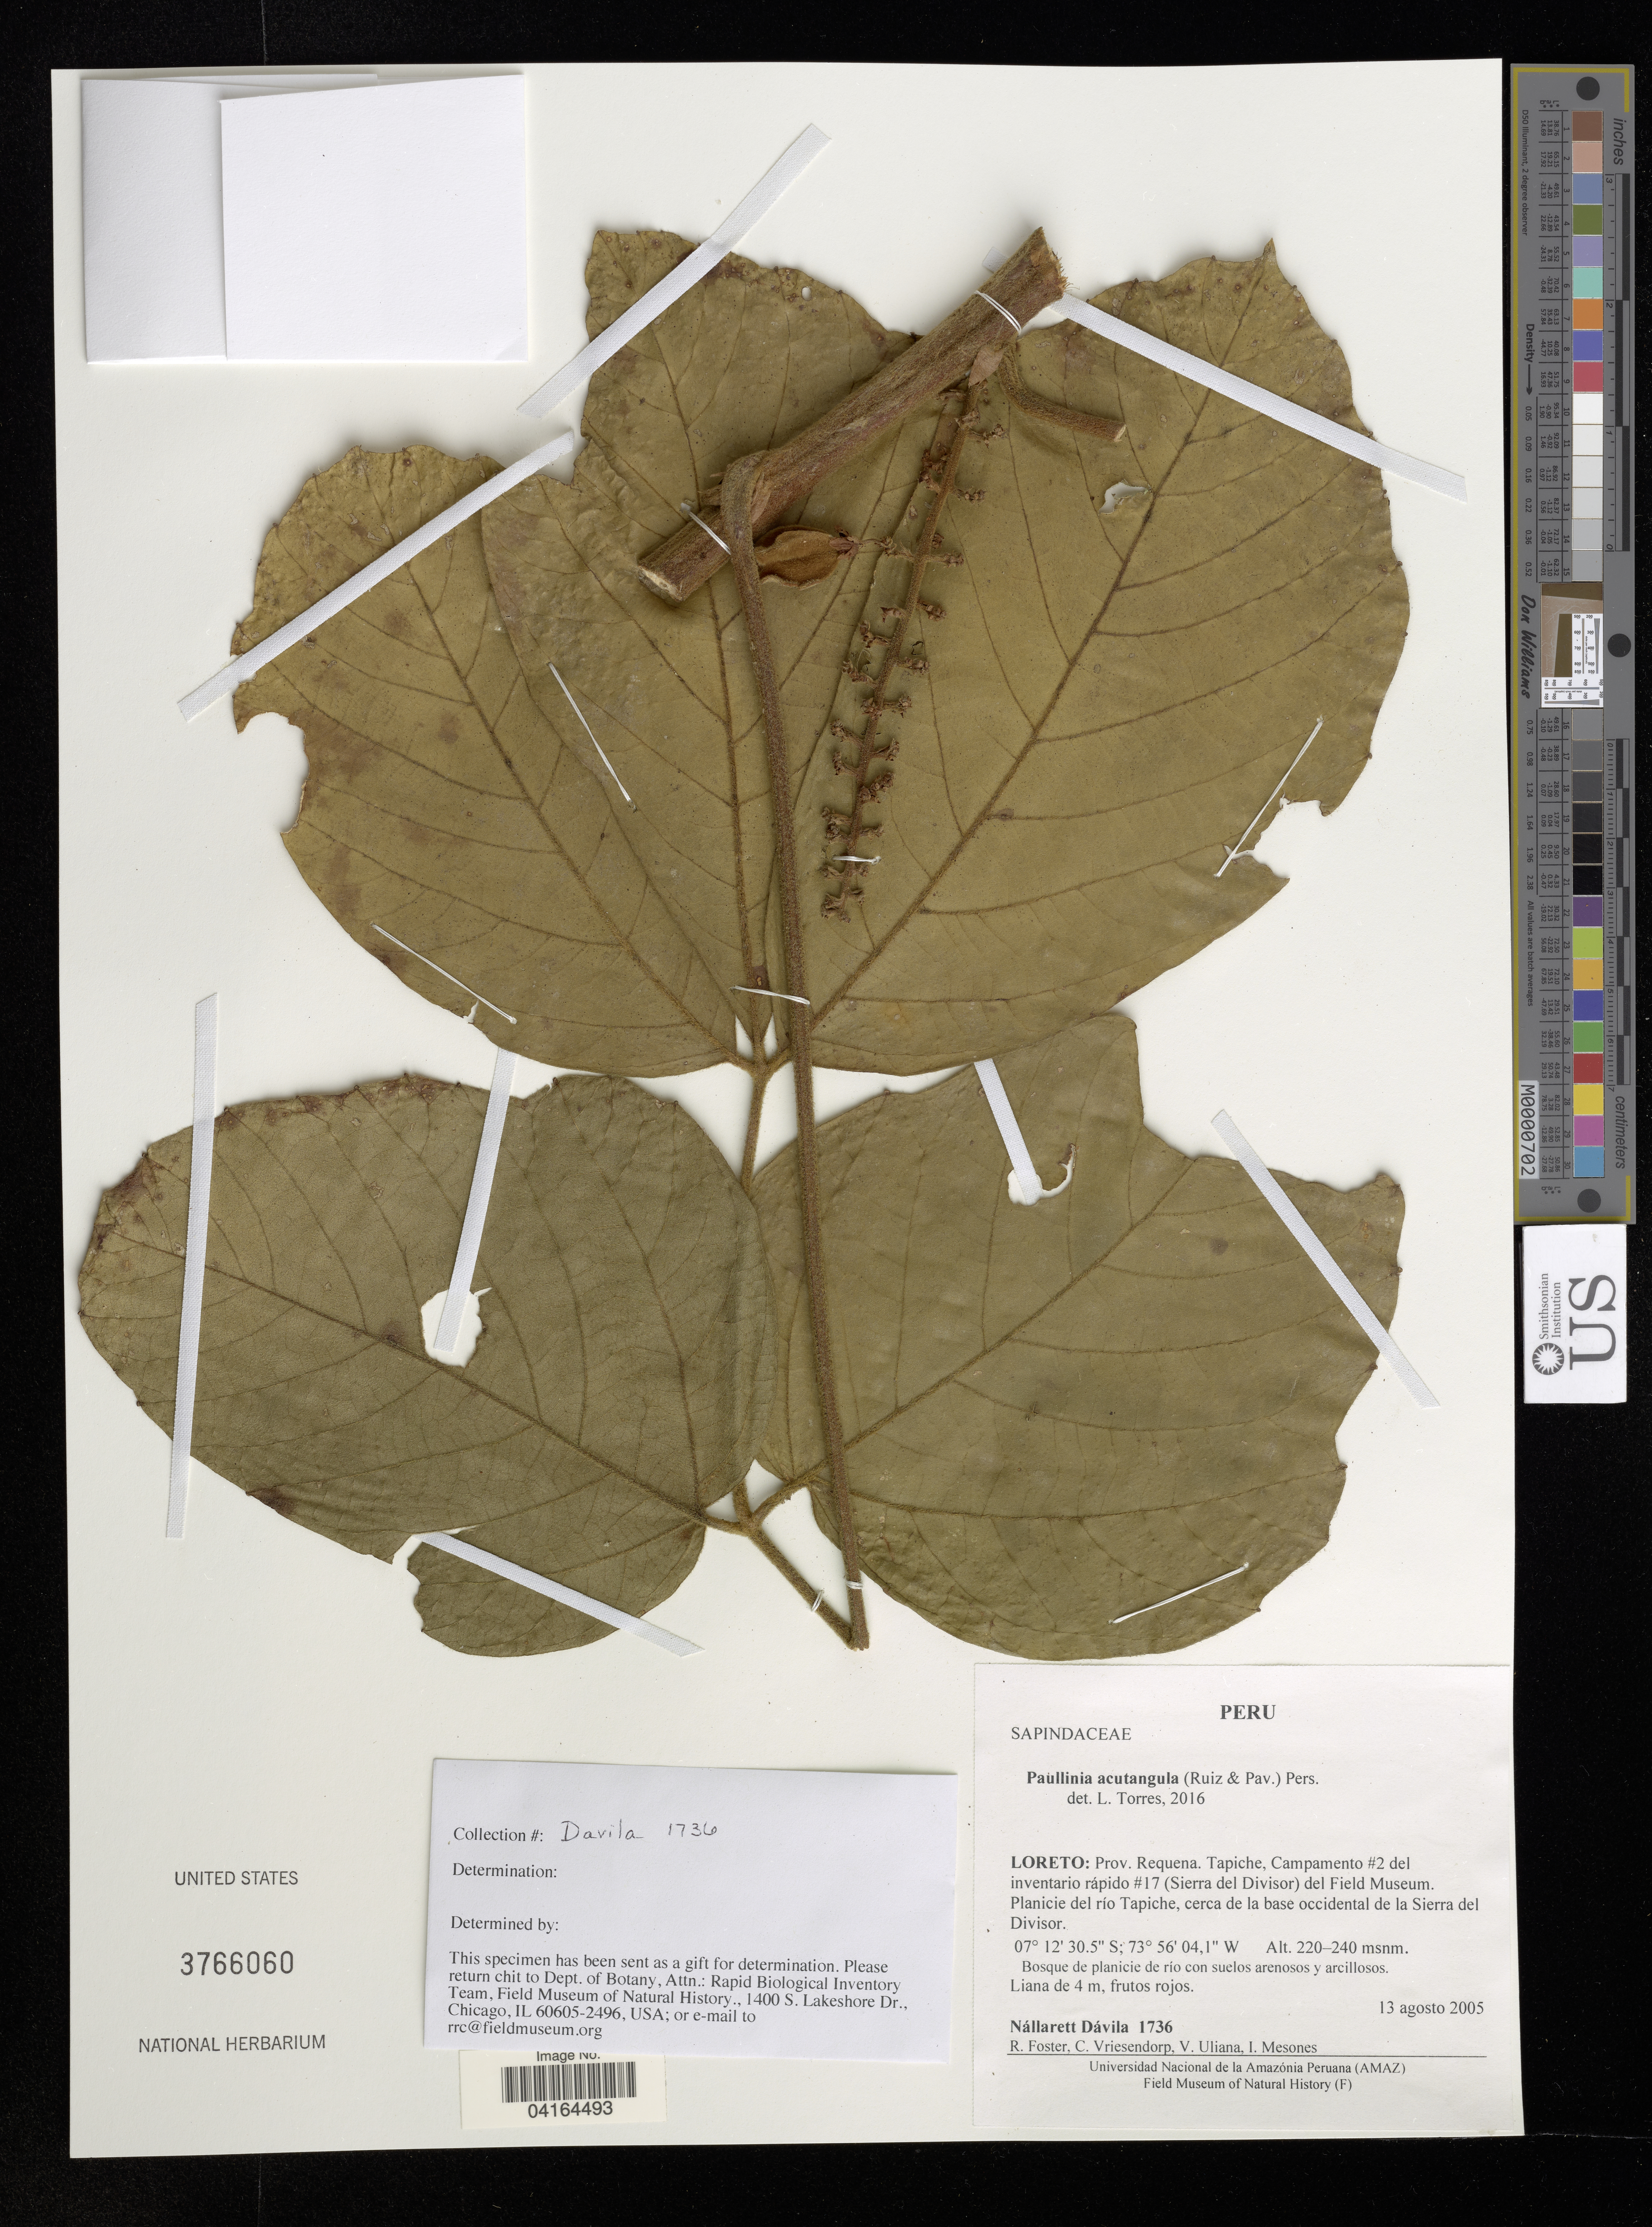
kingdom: Plantae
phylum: Tracheophyta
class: Magnoliopsida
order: Sapindales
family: Sapindaceae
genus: Paullinia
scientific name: Paullinia acutangula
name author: (Ruiz & Pav.) Pers.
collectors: N. Dávila, C. Vriesendorp, V. L. Uliana & I. Mesones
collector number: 1736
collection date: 2005-08-13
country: Peru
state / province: Loreto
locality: Prov. Requena. Tapiche, Campamento #2 del inventario rápido #17 (Sierra del Divisor) del Field Museum. Planicie del río Tapiche, cerca de la base occidental de la Sierra del Divisor.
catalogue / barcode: US 3766060